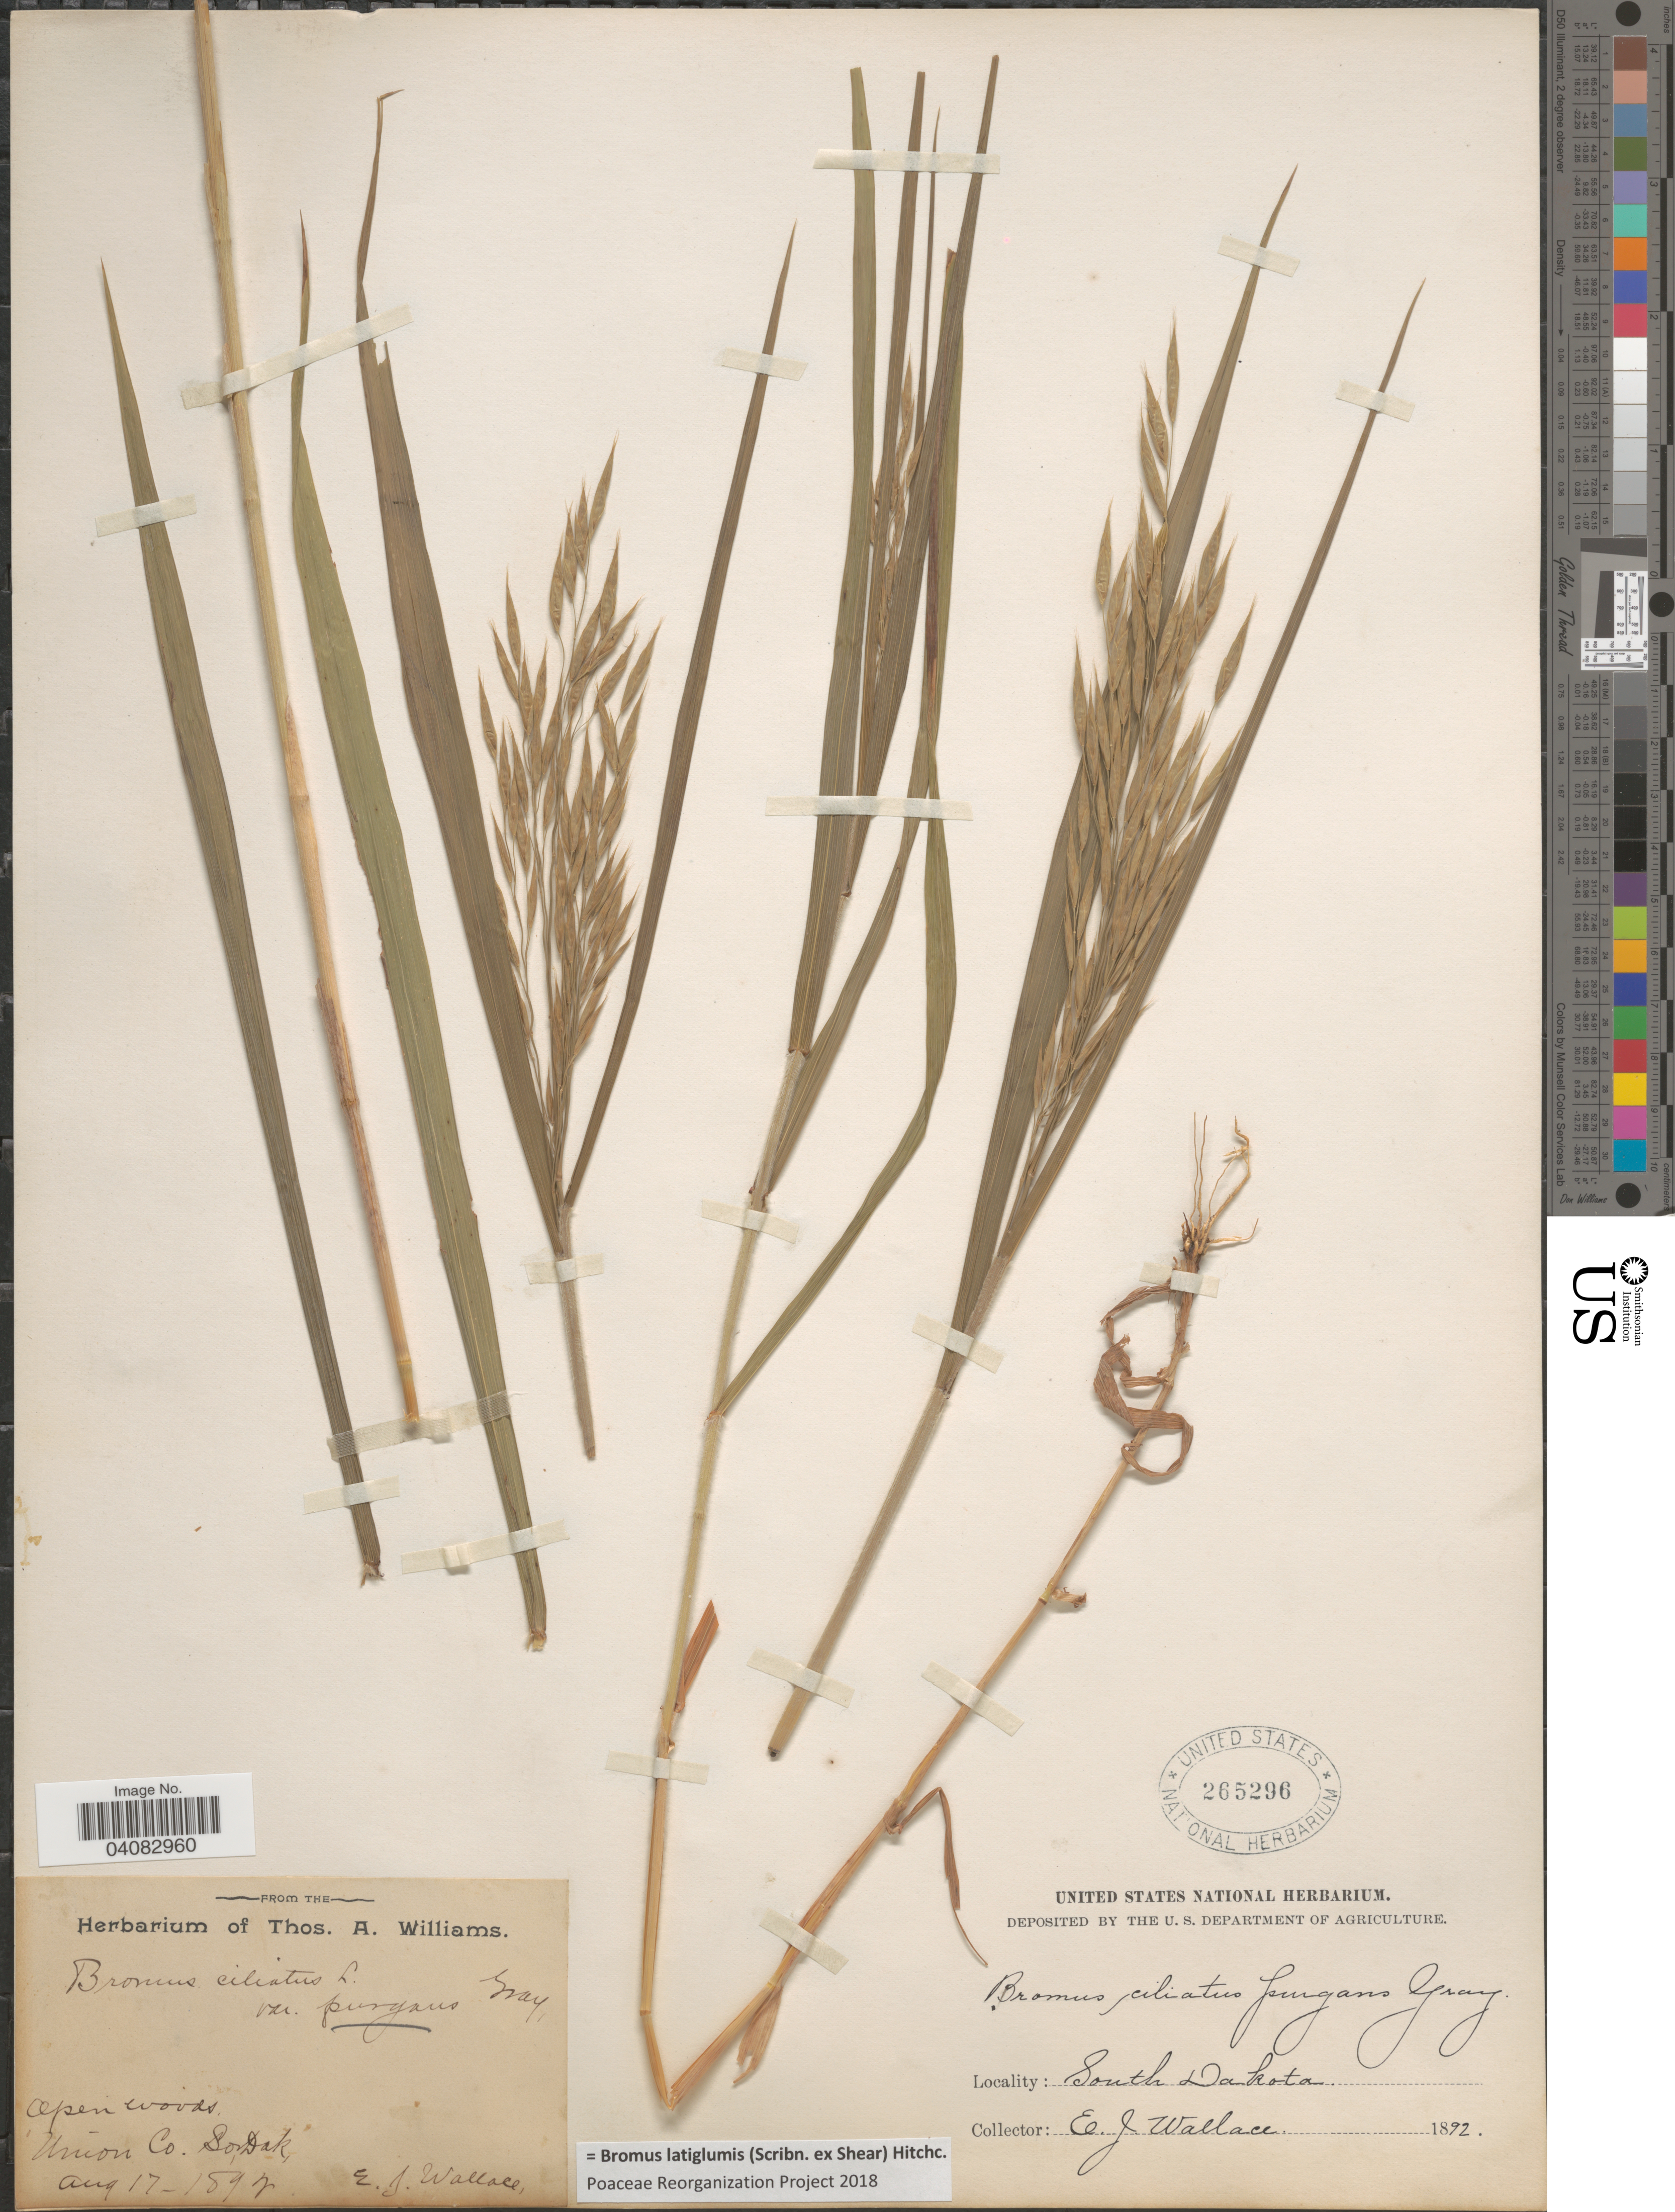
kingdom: Plantae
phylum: Tracheophyta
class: Liliopsida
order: Poales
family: Poaceae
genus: Bromus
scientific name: Bromus latiglumis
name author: (Scribn. ex Shear) Hitchc.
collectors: E. J. Wallace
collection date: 1892-08-17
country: United States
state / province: South Dakota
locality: Union Co.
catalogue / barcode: US 265296